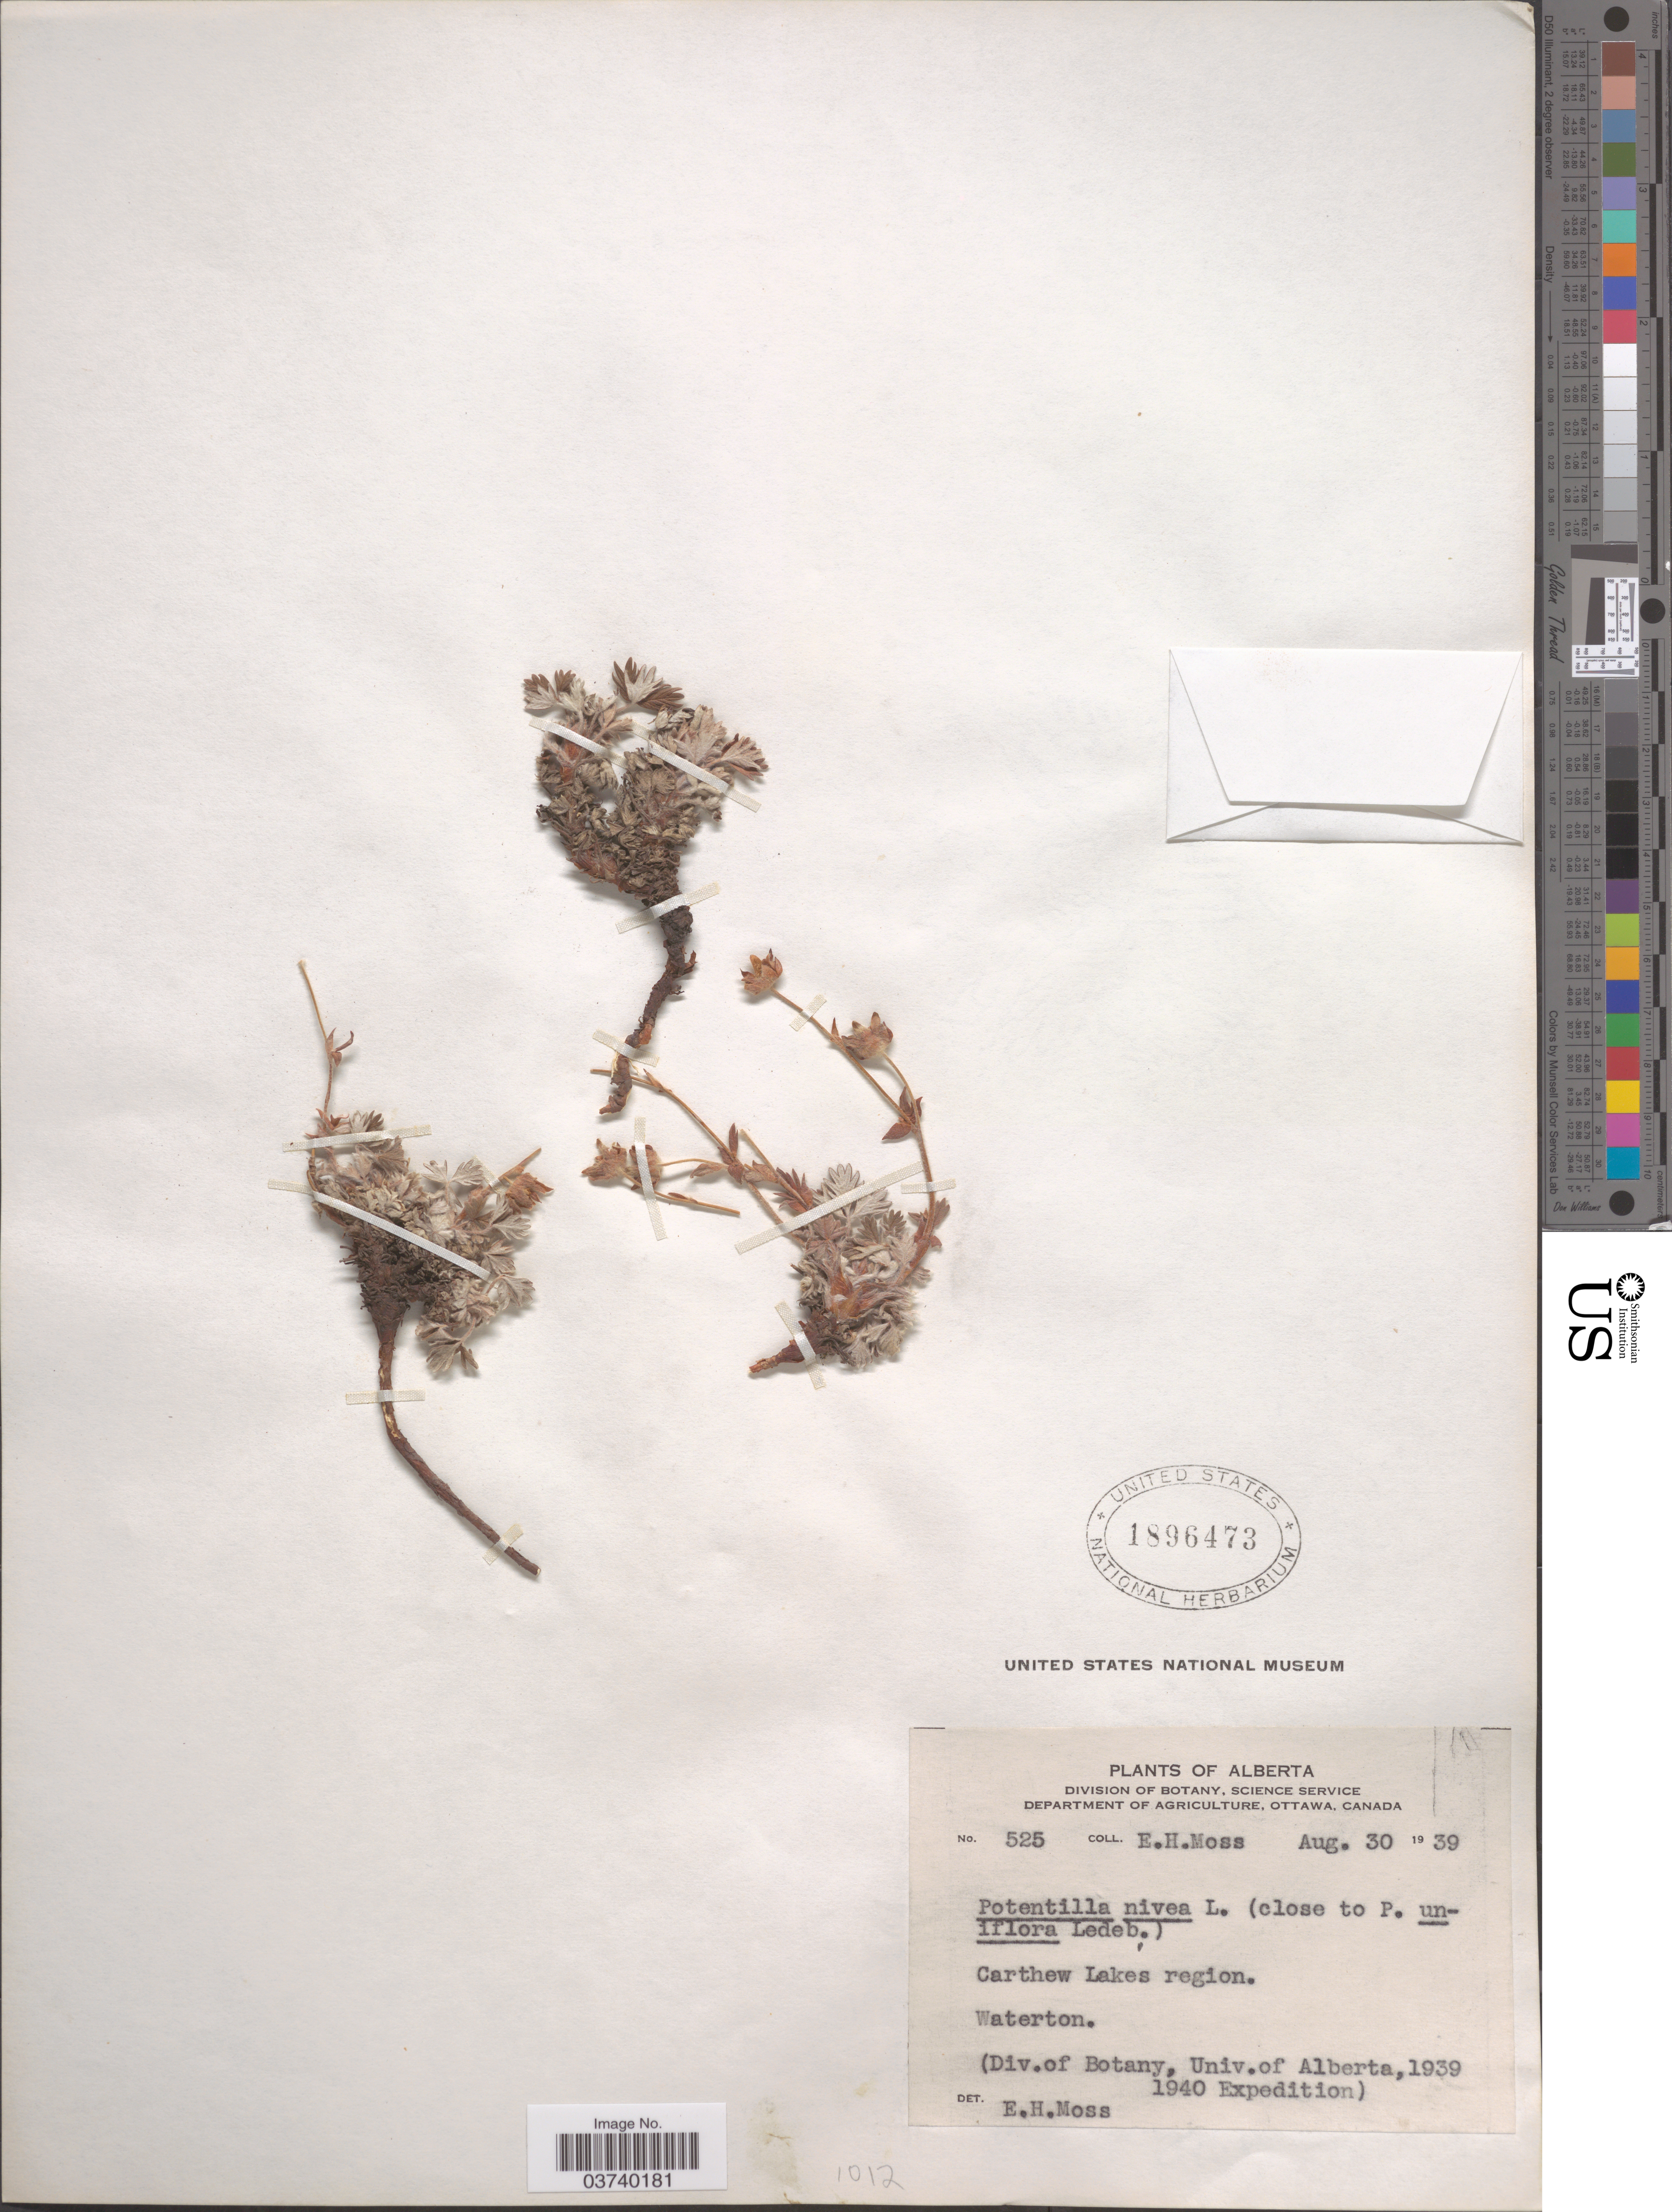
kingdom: Plantae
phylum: Tracheophyta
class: Magnoliopsida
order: Rosales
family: Rosaceae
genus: Potentilla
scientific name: Potentilla nivea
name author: L.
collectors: E. Moss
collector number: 525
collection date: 1939-08-30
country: Canada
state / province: Alberta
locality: Carthew Lakes region. Waterton.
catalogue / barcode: US 1896473